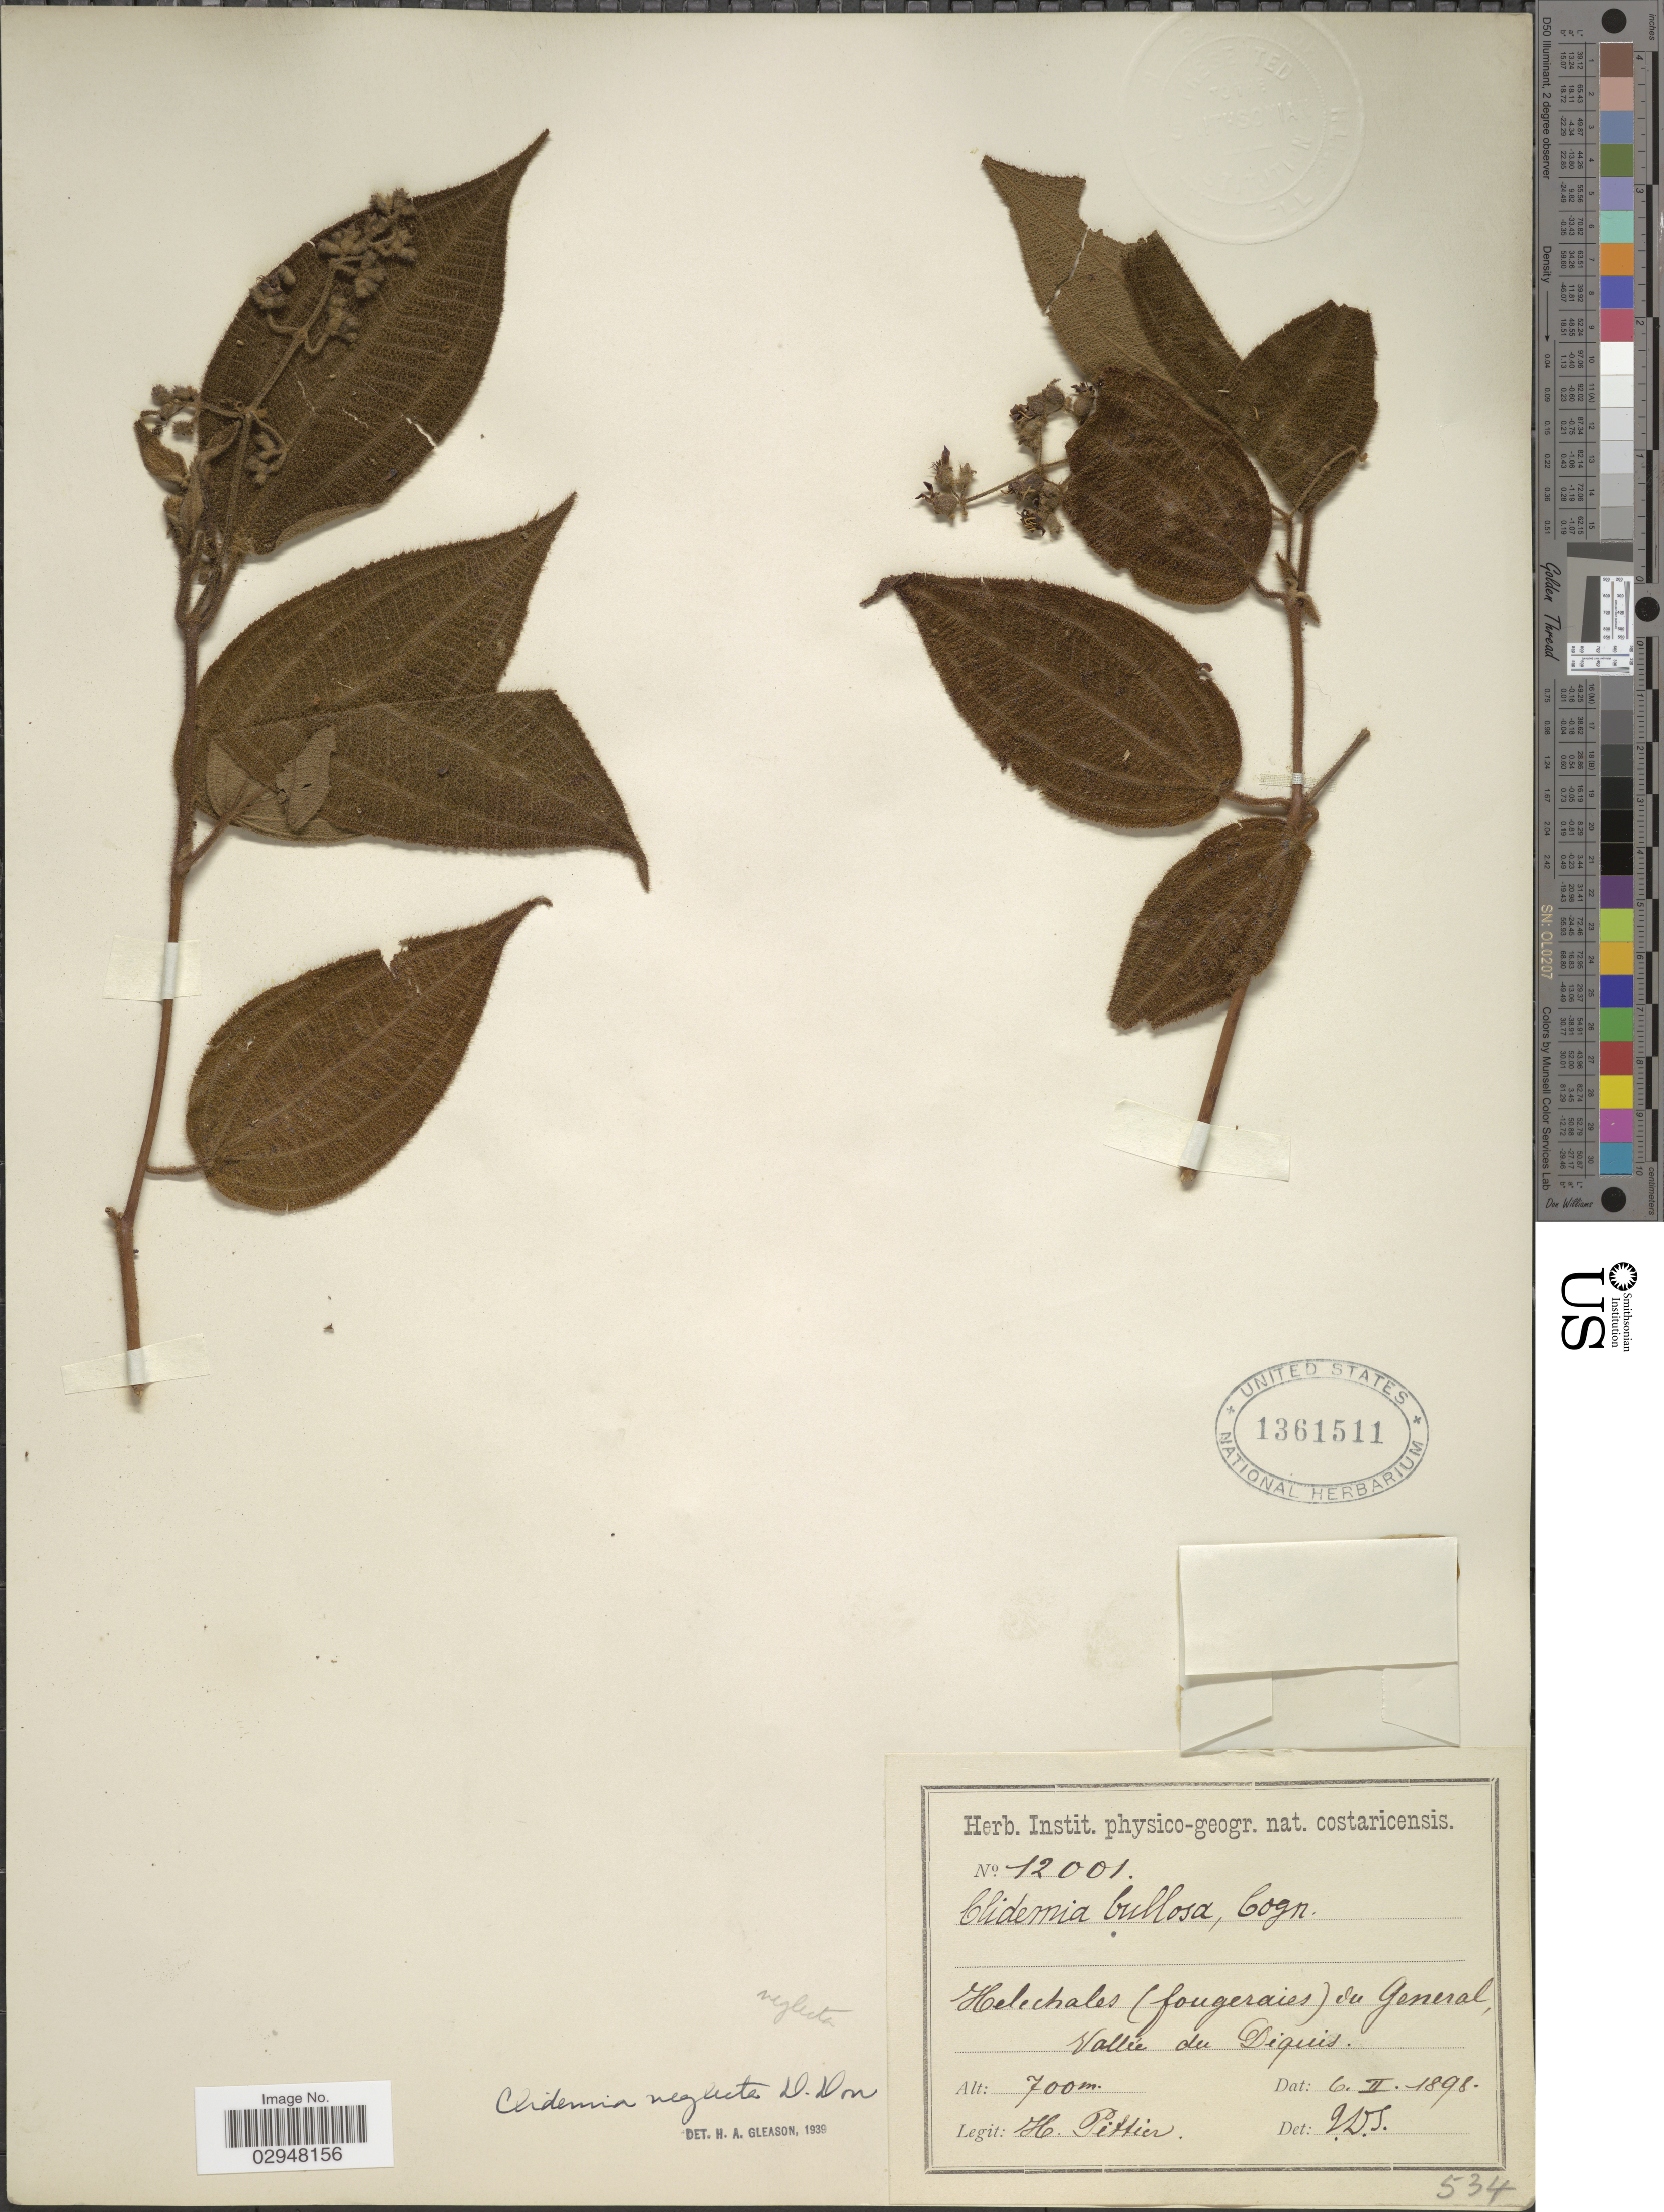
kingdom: Plantae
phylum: Tracheophyta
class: Magnoliopsida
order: Myrtales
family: Melastomataceae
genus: Clidemia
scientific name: Clidemia pustulata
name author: DC.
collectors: H. F. Pittier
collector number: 12001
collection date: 1898-02-06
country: Costa Rica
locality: Helechales (fougeraies) du General. Vallée du Diquis.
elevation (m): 700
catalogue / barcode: US 1361511